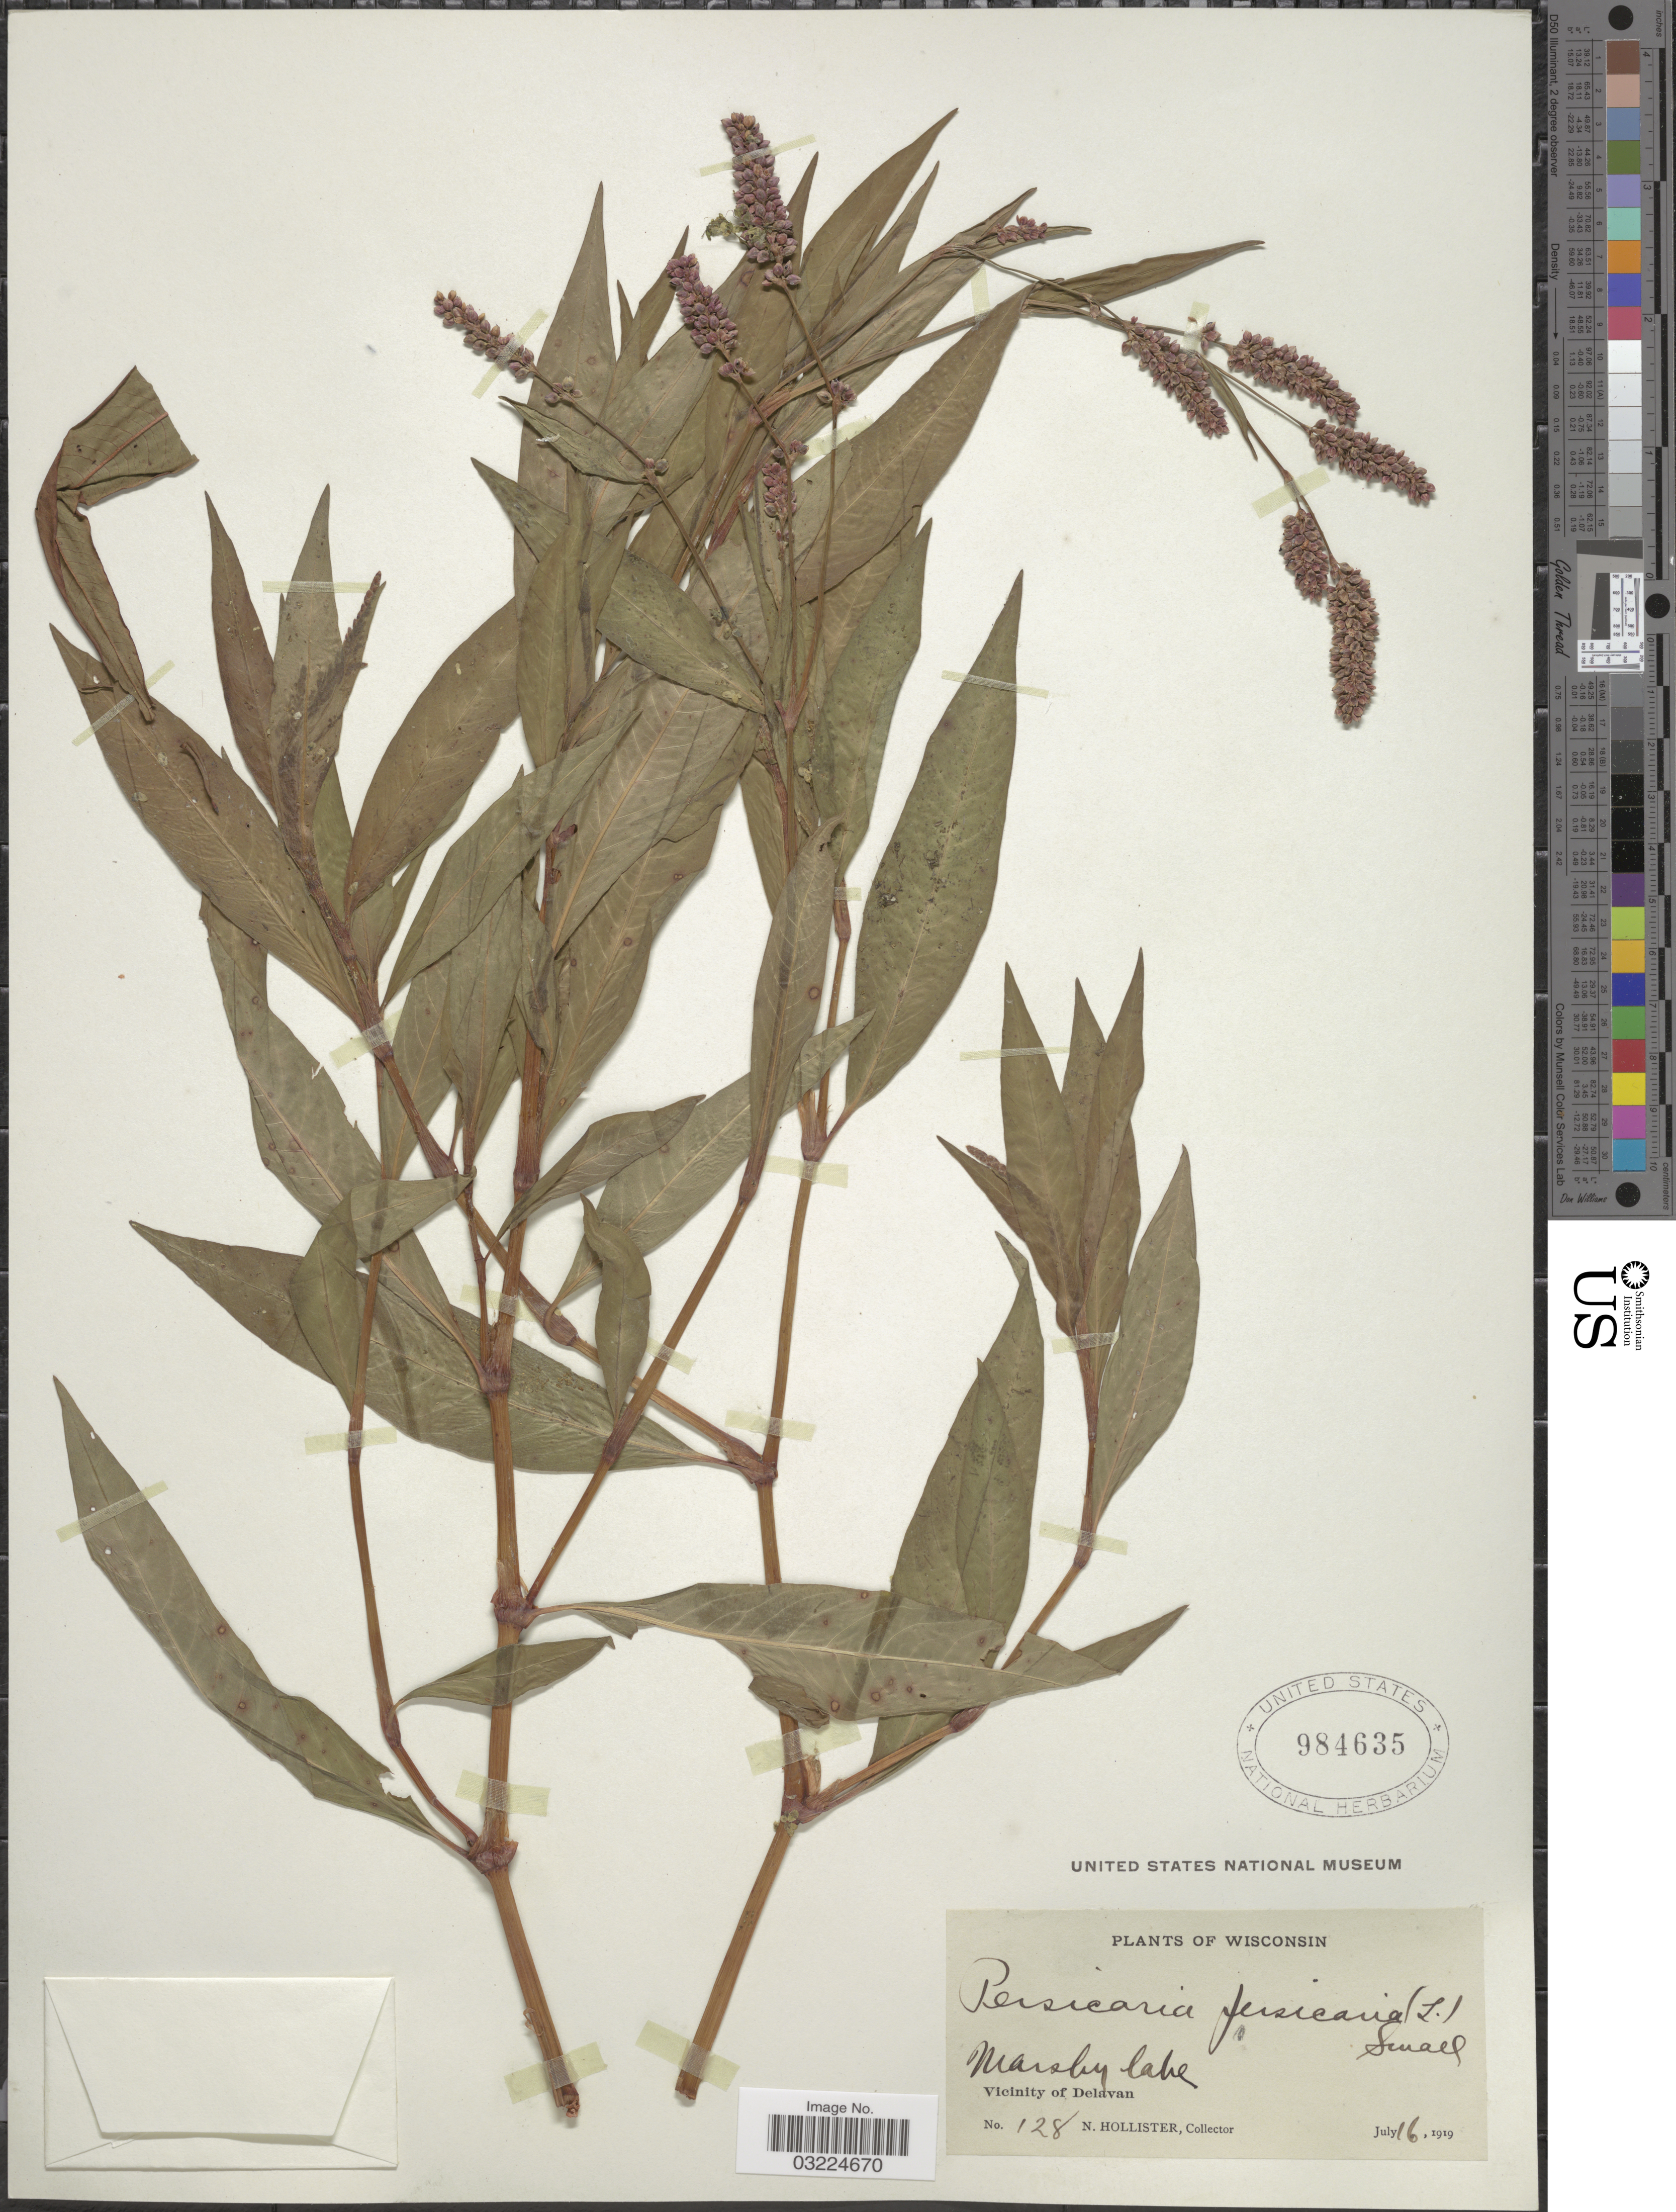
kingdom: Plantae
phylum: Tracheophyta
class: Magnoliopsida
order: Caryophyllales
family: Polygonaceae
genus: Persicaria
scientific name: Persicaria maculosa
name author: S.F. Gray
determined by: Atha, D. E.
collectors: N. Hollister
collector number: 128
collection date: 1919-07-16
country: United States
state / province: Wisconsin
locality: Vicinity of Delavan.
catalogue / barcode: US 984635